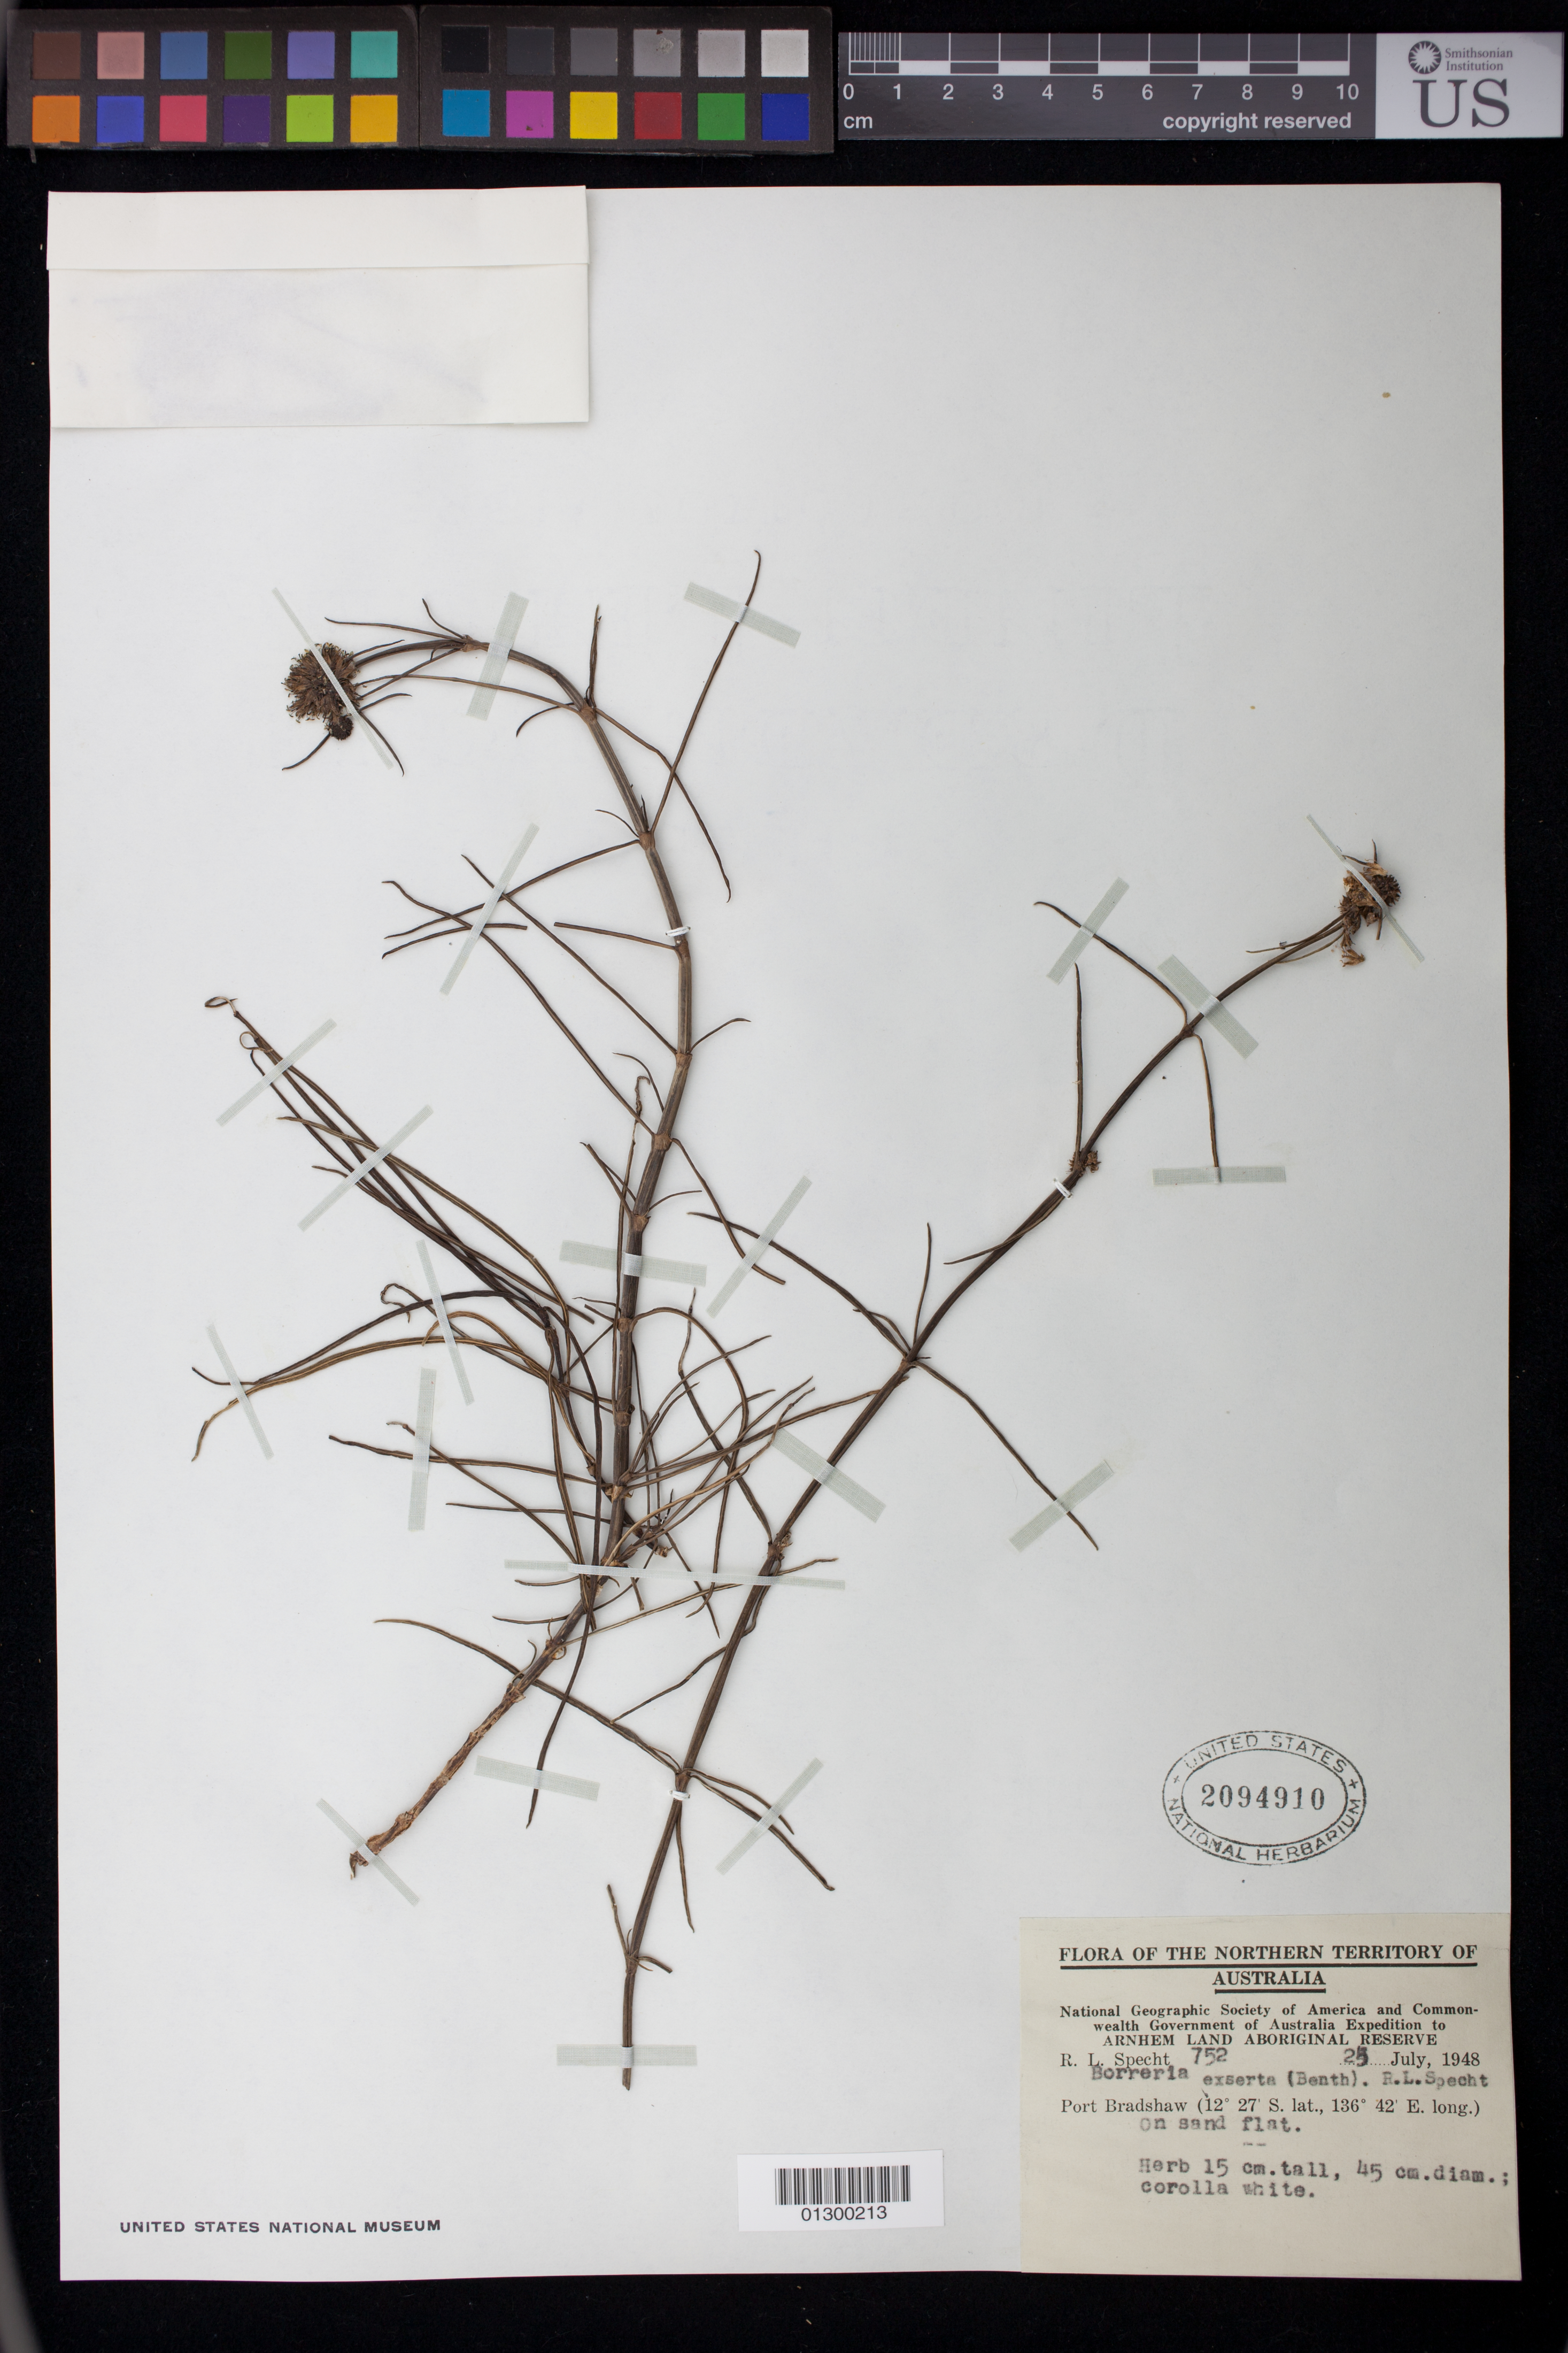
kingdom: Plantae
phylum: Tracheophyta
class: Magnoliopsida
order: Gentianales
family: Rubiaceae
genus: Borreria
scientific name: Borreria exserta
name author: K. Schum.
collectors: R. L. Specht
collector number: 752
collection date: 1948-07-25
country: Australia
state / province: Northern Territory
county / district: East Arnhem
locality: Port Bradshaw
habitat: On sand flat.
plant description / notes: Herb 15 cm. tall, 45 cm. diam.; corolla white.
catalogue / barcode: US 2094910